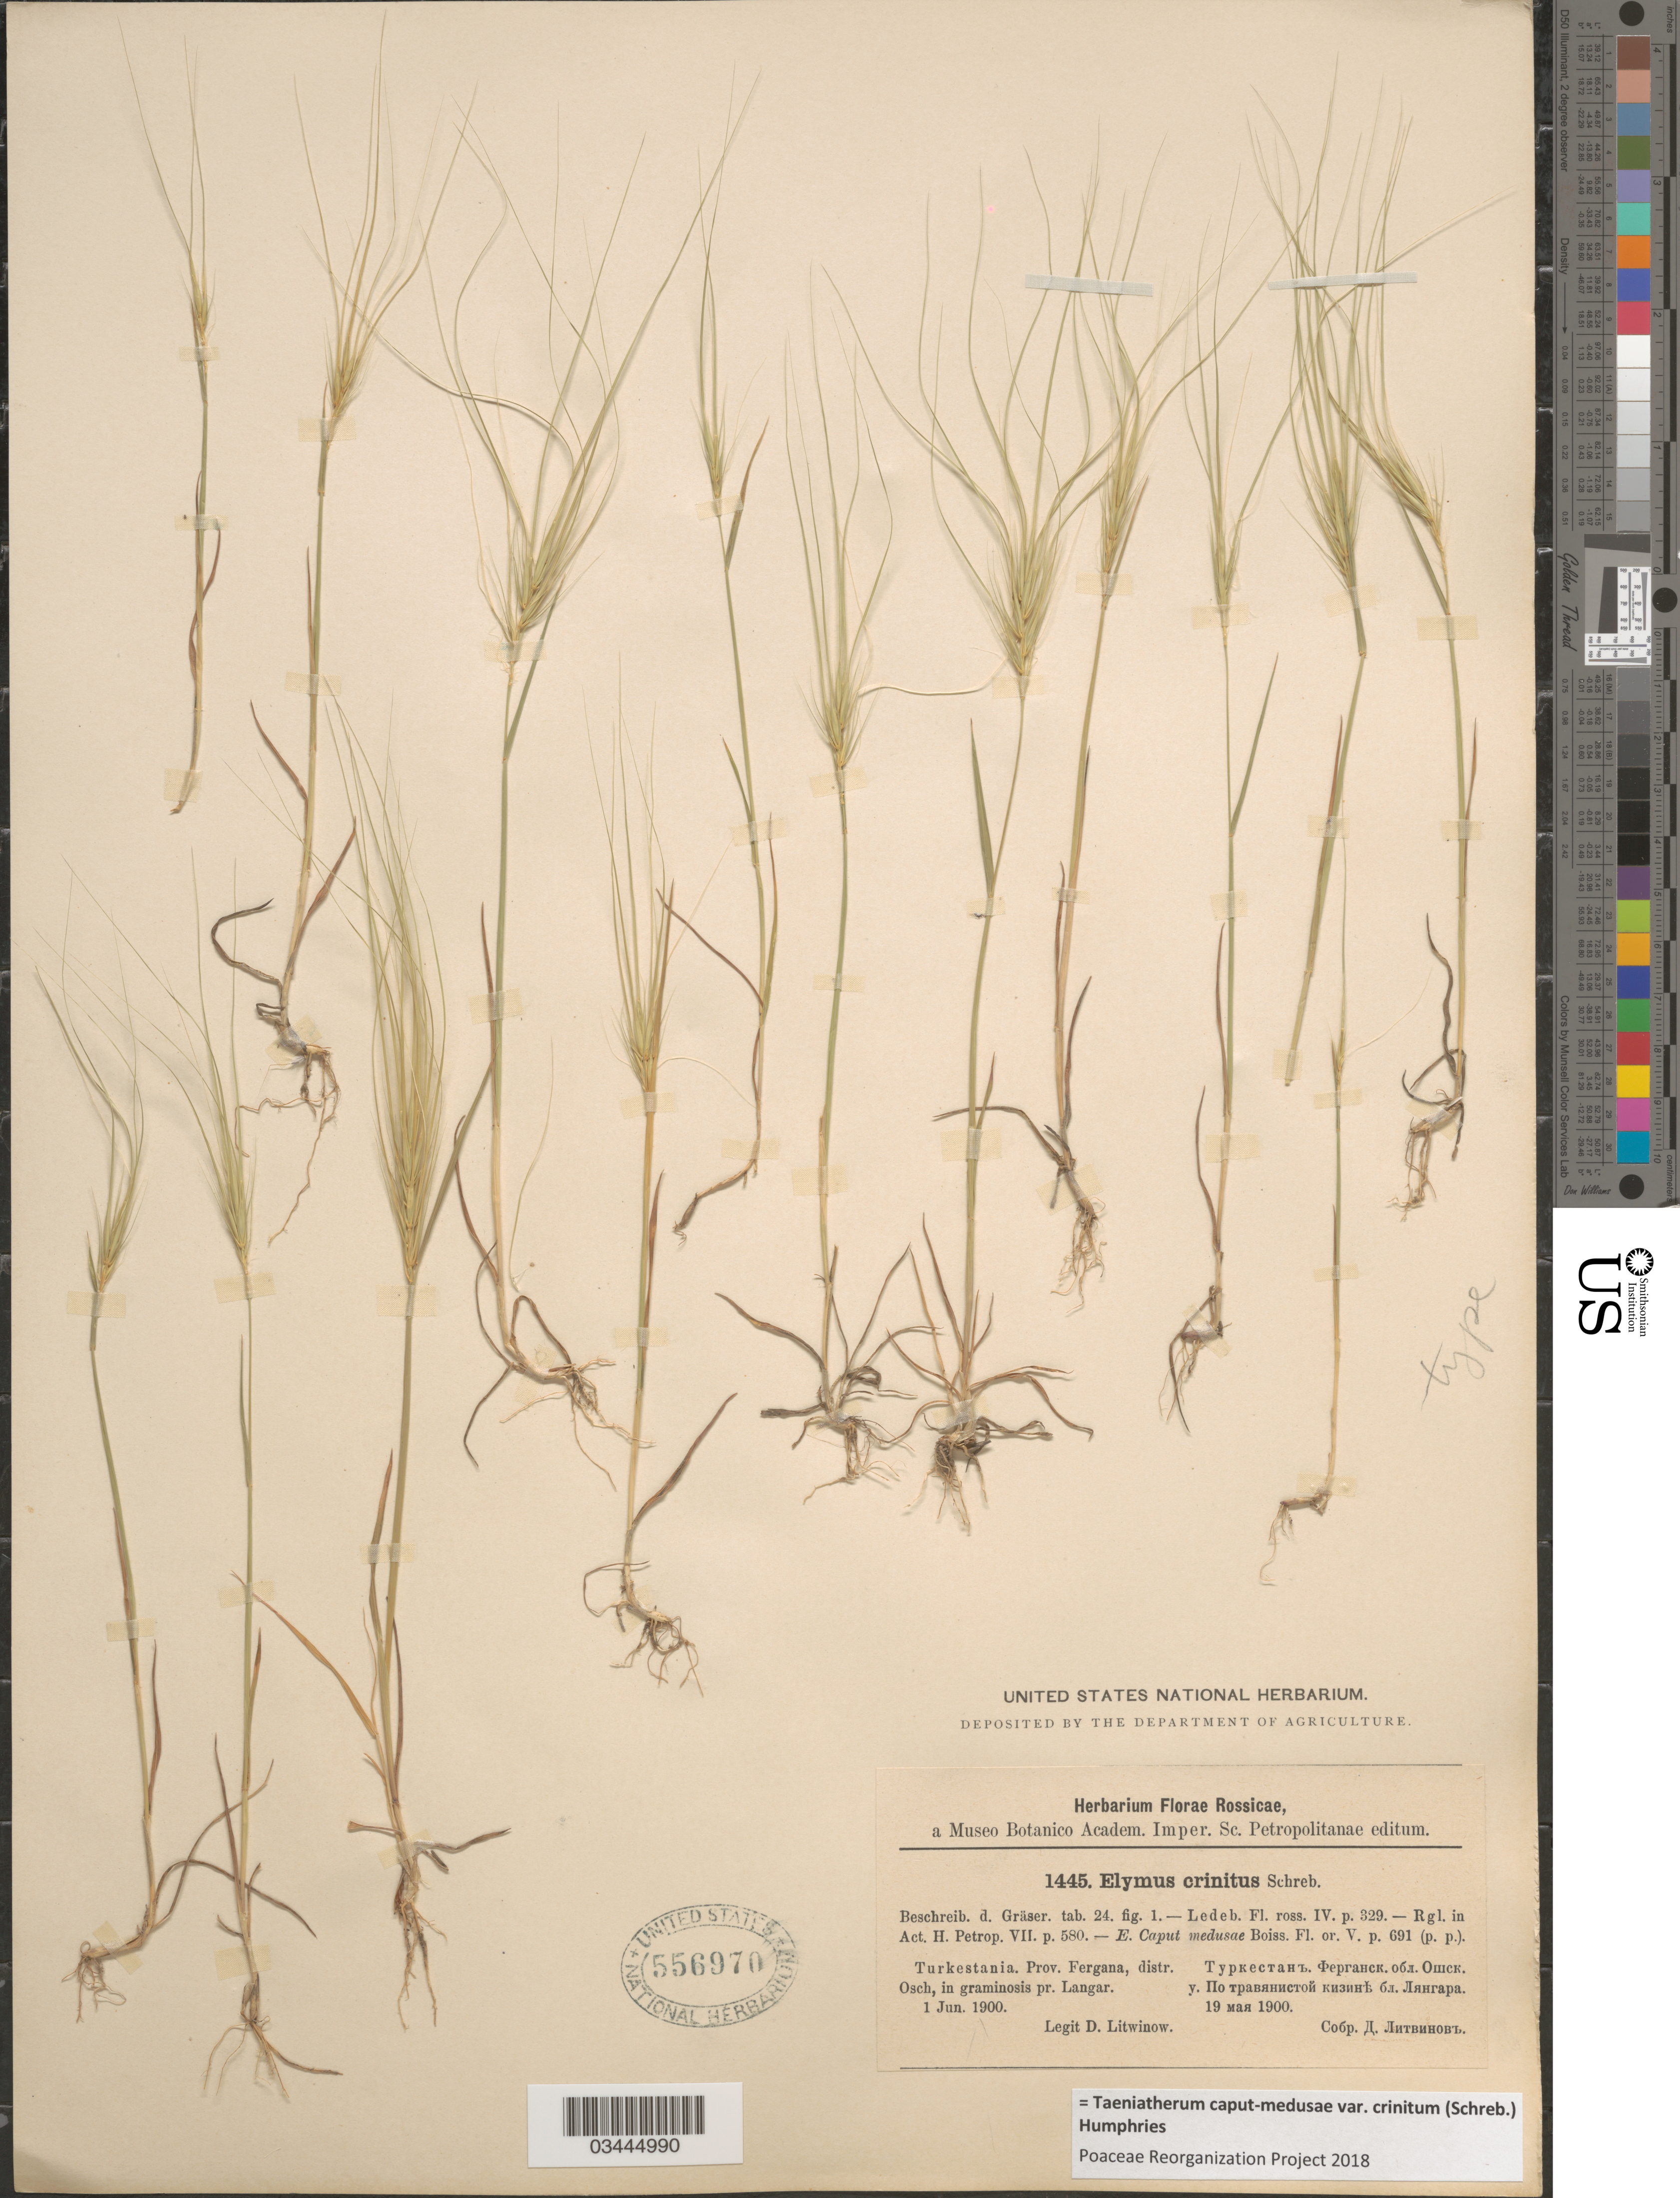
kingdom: Plantae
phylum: Tracheophyta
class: Liliopsida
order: Poales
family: Poaceae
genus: Taeniatherum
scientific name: Taeniatherum caput-medusae var. crinitum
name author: (Schreb.) Humphries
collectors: D. Litwinow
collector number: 1445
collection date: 1900-06-01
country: Uzbekistan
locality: Turkestania, Prov. Fergana, distr. Osch, in graminosis pr. Langar.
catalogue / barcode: US 556970